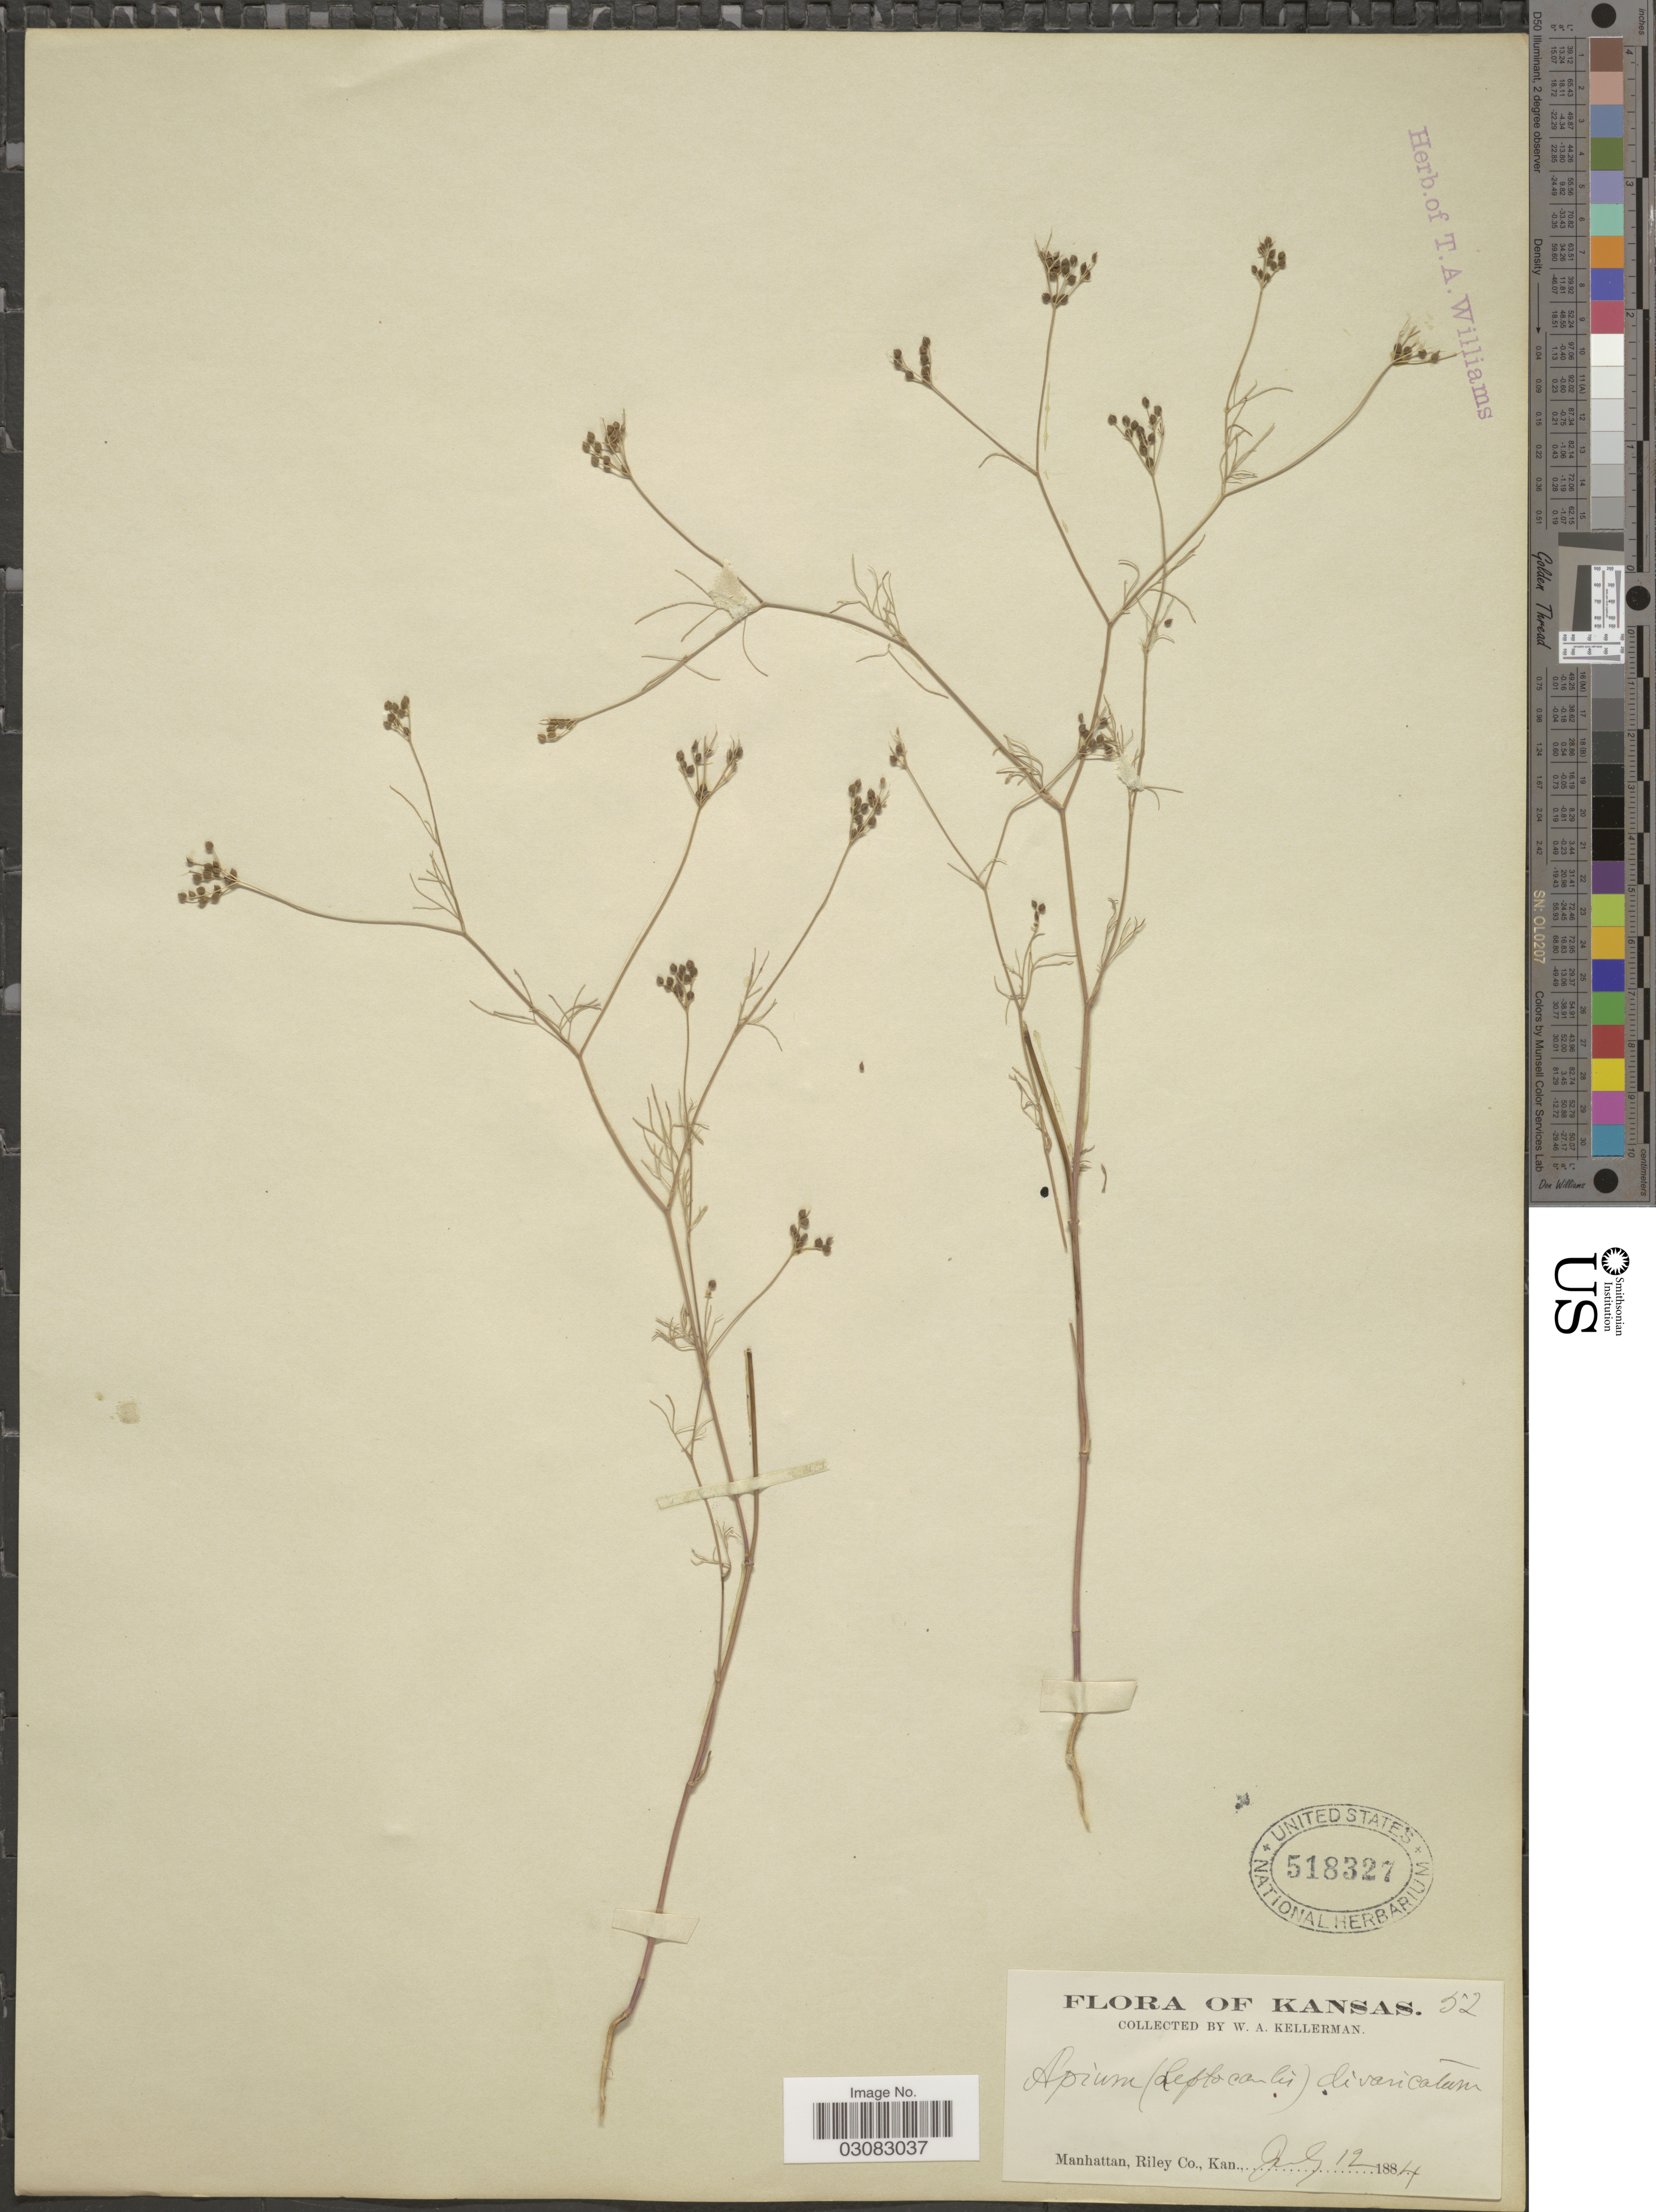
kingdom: Plantae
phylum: Tracheophyta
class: Magnoliopsida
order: Apiales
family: Apiaceae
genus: Spermolepis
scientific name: Spermolepis divaricata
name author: (Walter) Raf.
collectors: W. Kellerman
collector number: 52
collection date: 1884-07-12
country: United States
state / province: Kansas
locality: Manhattan, Riley Co.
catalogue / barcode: US 518327